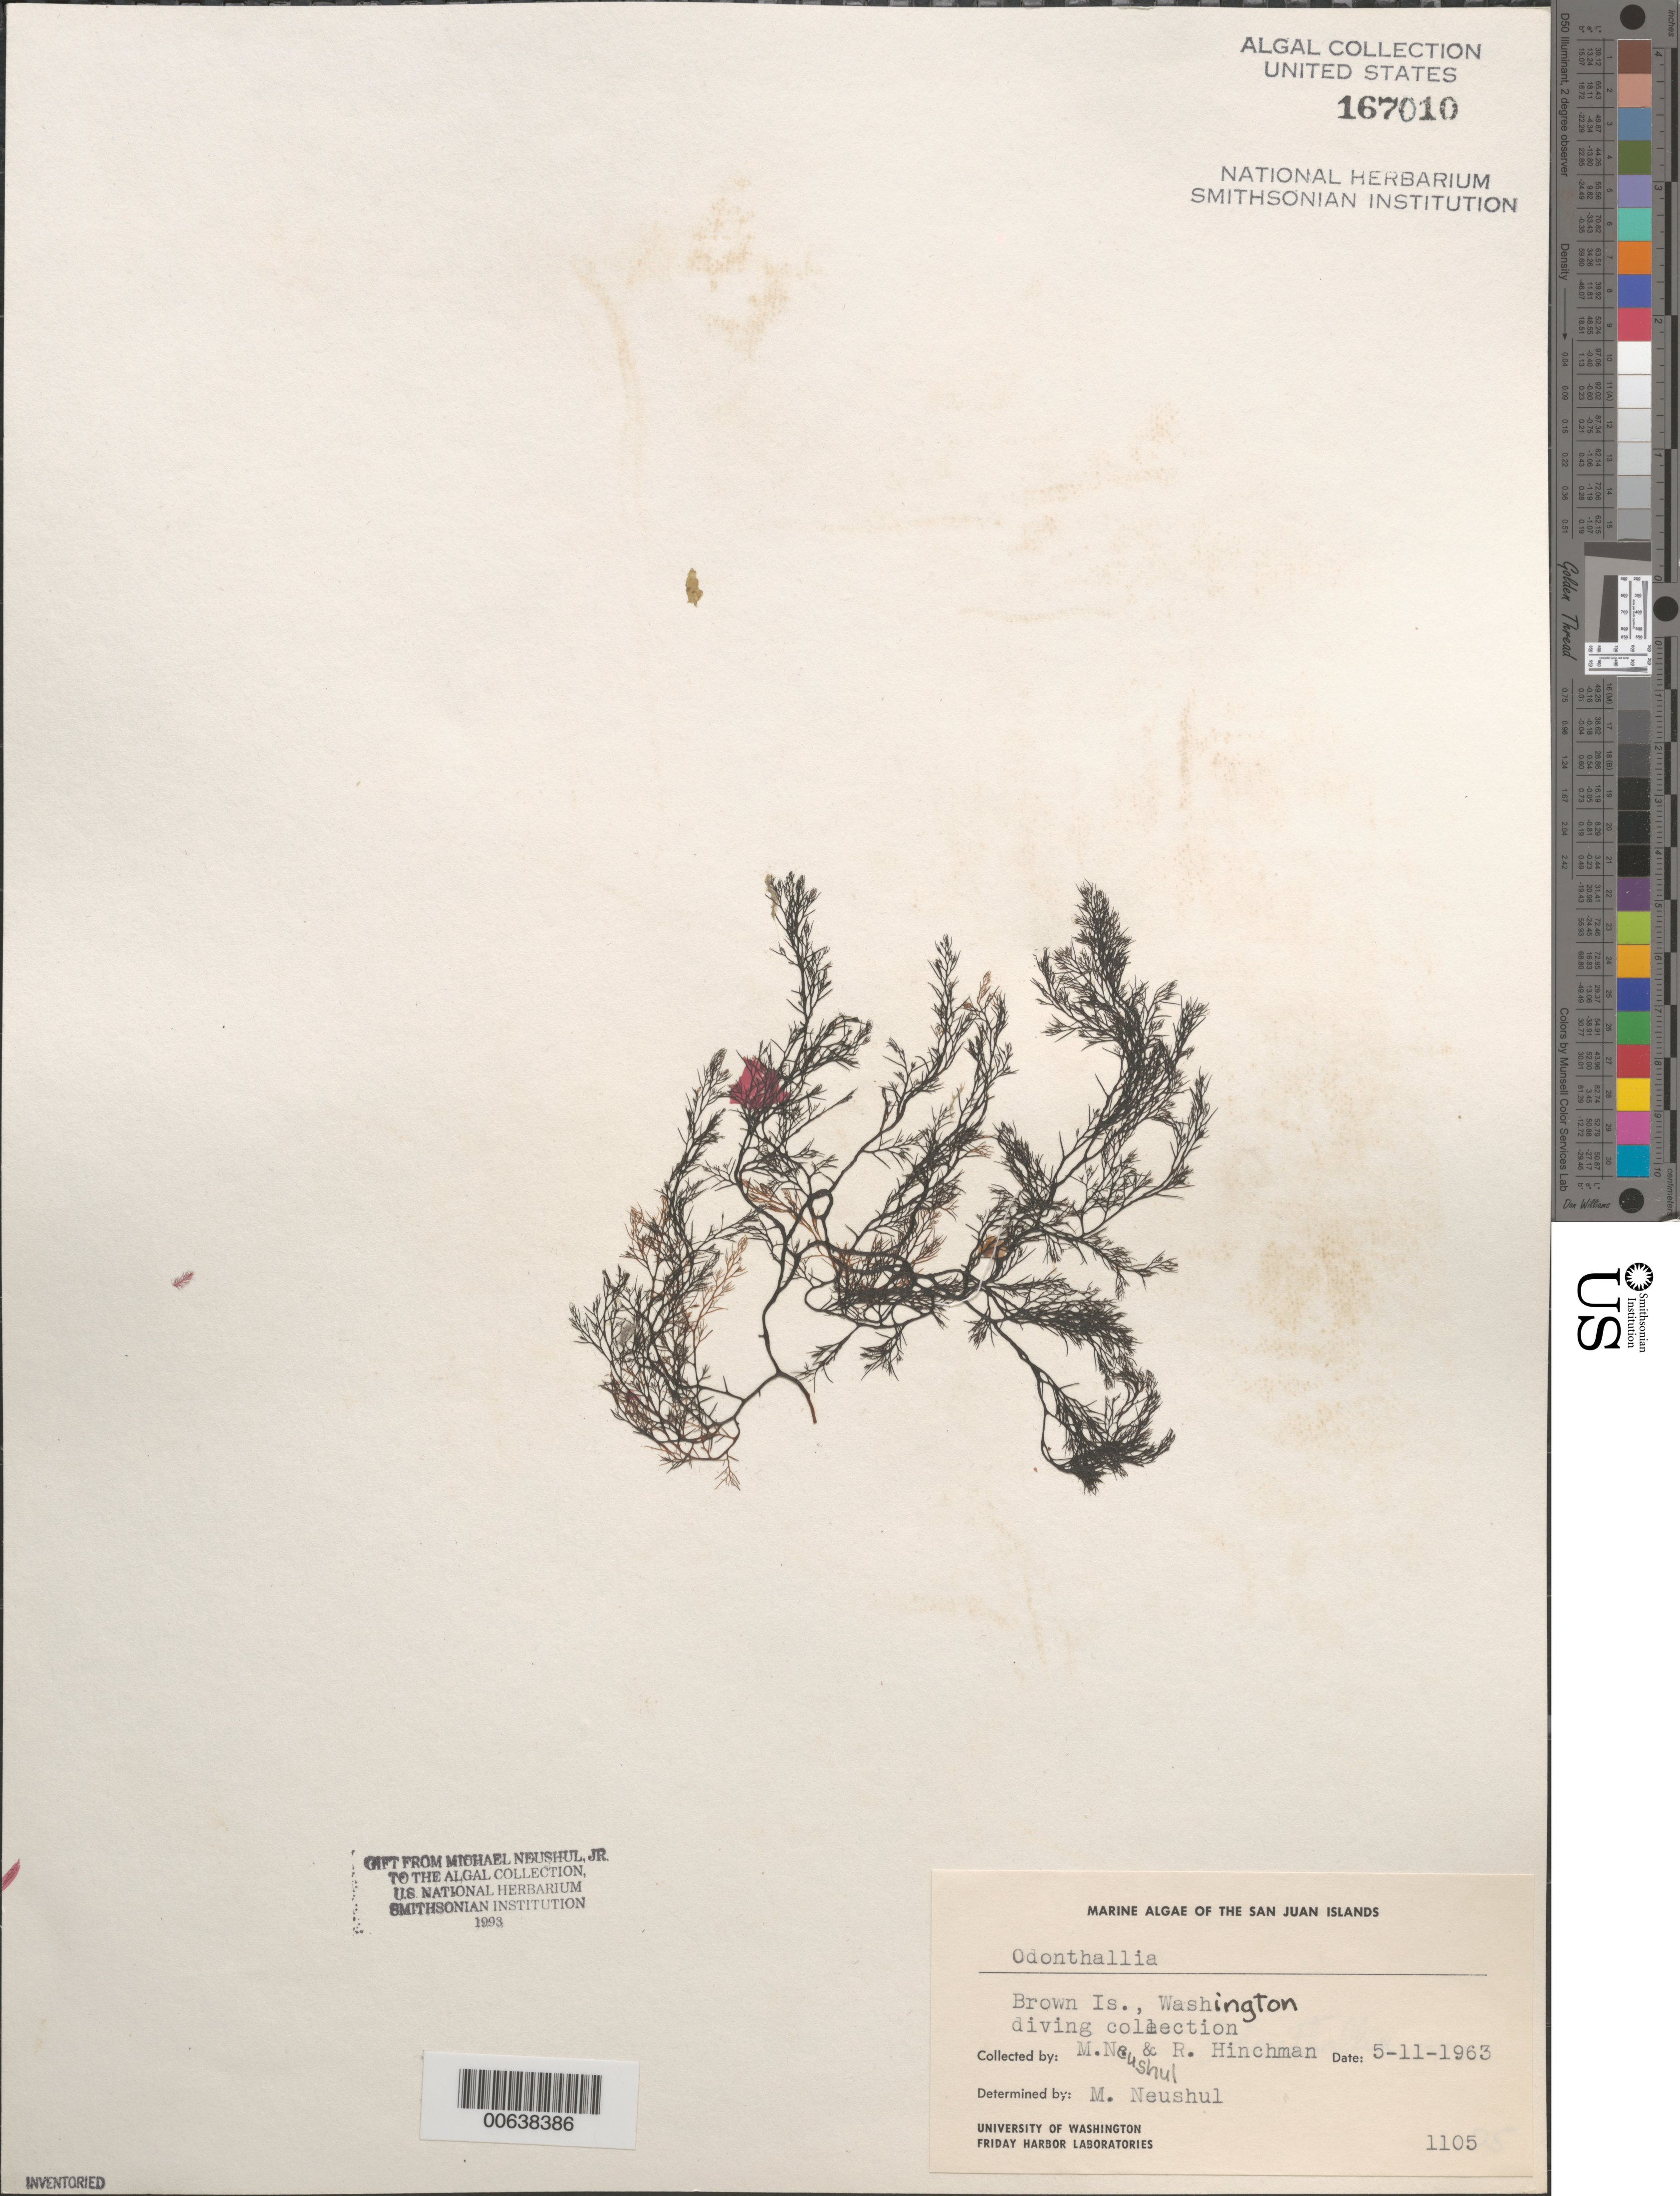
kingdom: Plantae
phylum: Rhodophyta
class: Florideophyceae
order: Ceramiales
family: Rhodomelaceae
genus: Odonthalia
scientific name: Odonthalia sp.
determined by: Neushul, M.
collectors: M. Neushul & R. Hinchman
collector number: Neushul 1105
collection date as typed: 11 May 1963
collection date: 1963-05-11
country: United States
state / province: Washington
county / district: San Juan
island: Brown Island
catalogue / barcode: US 167010